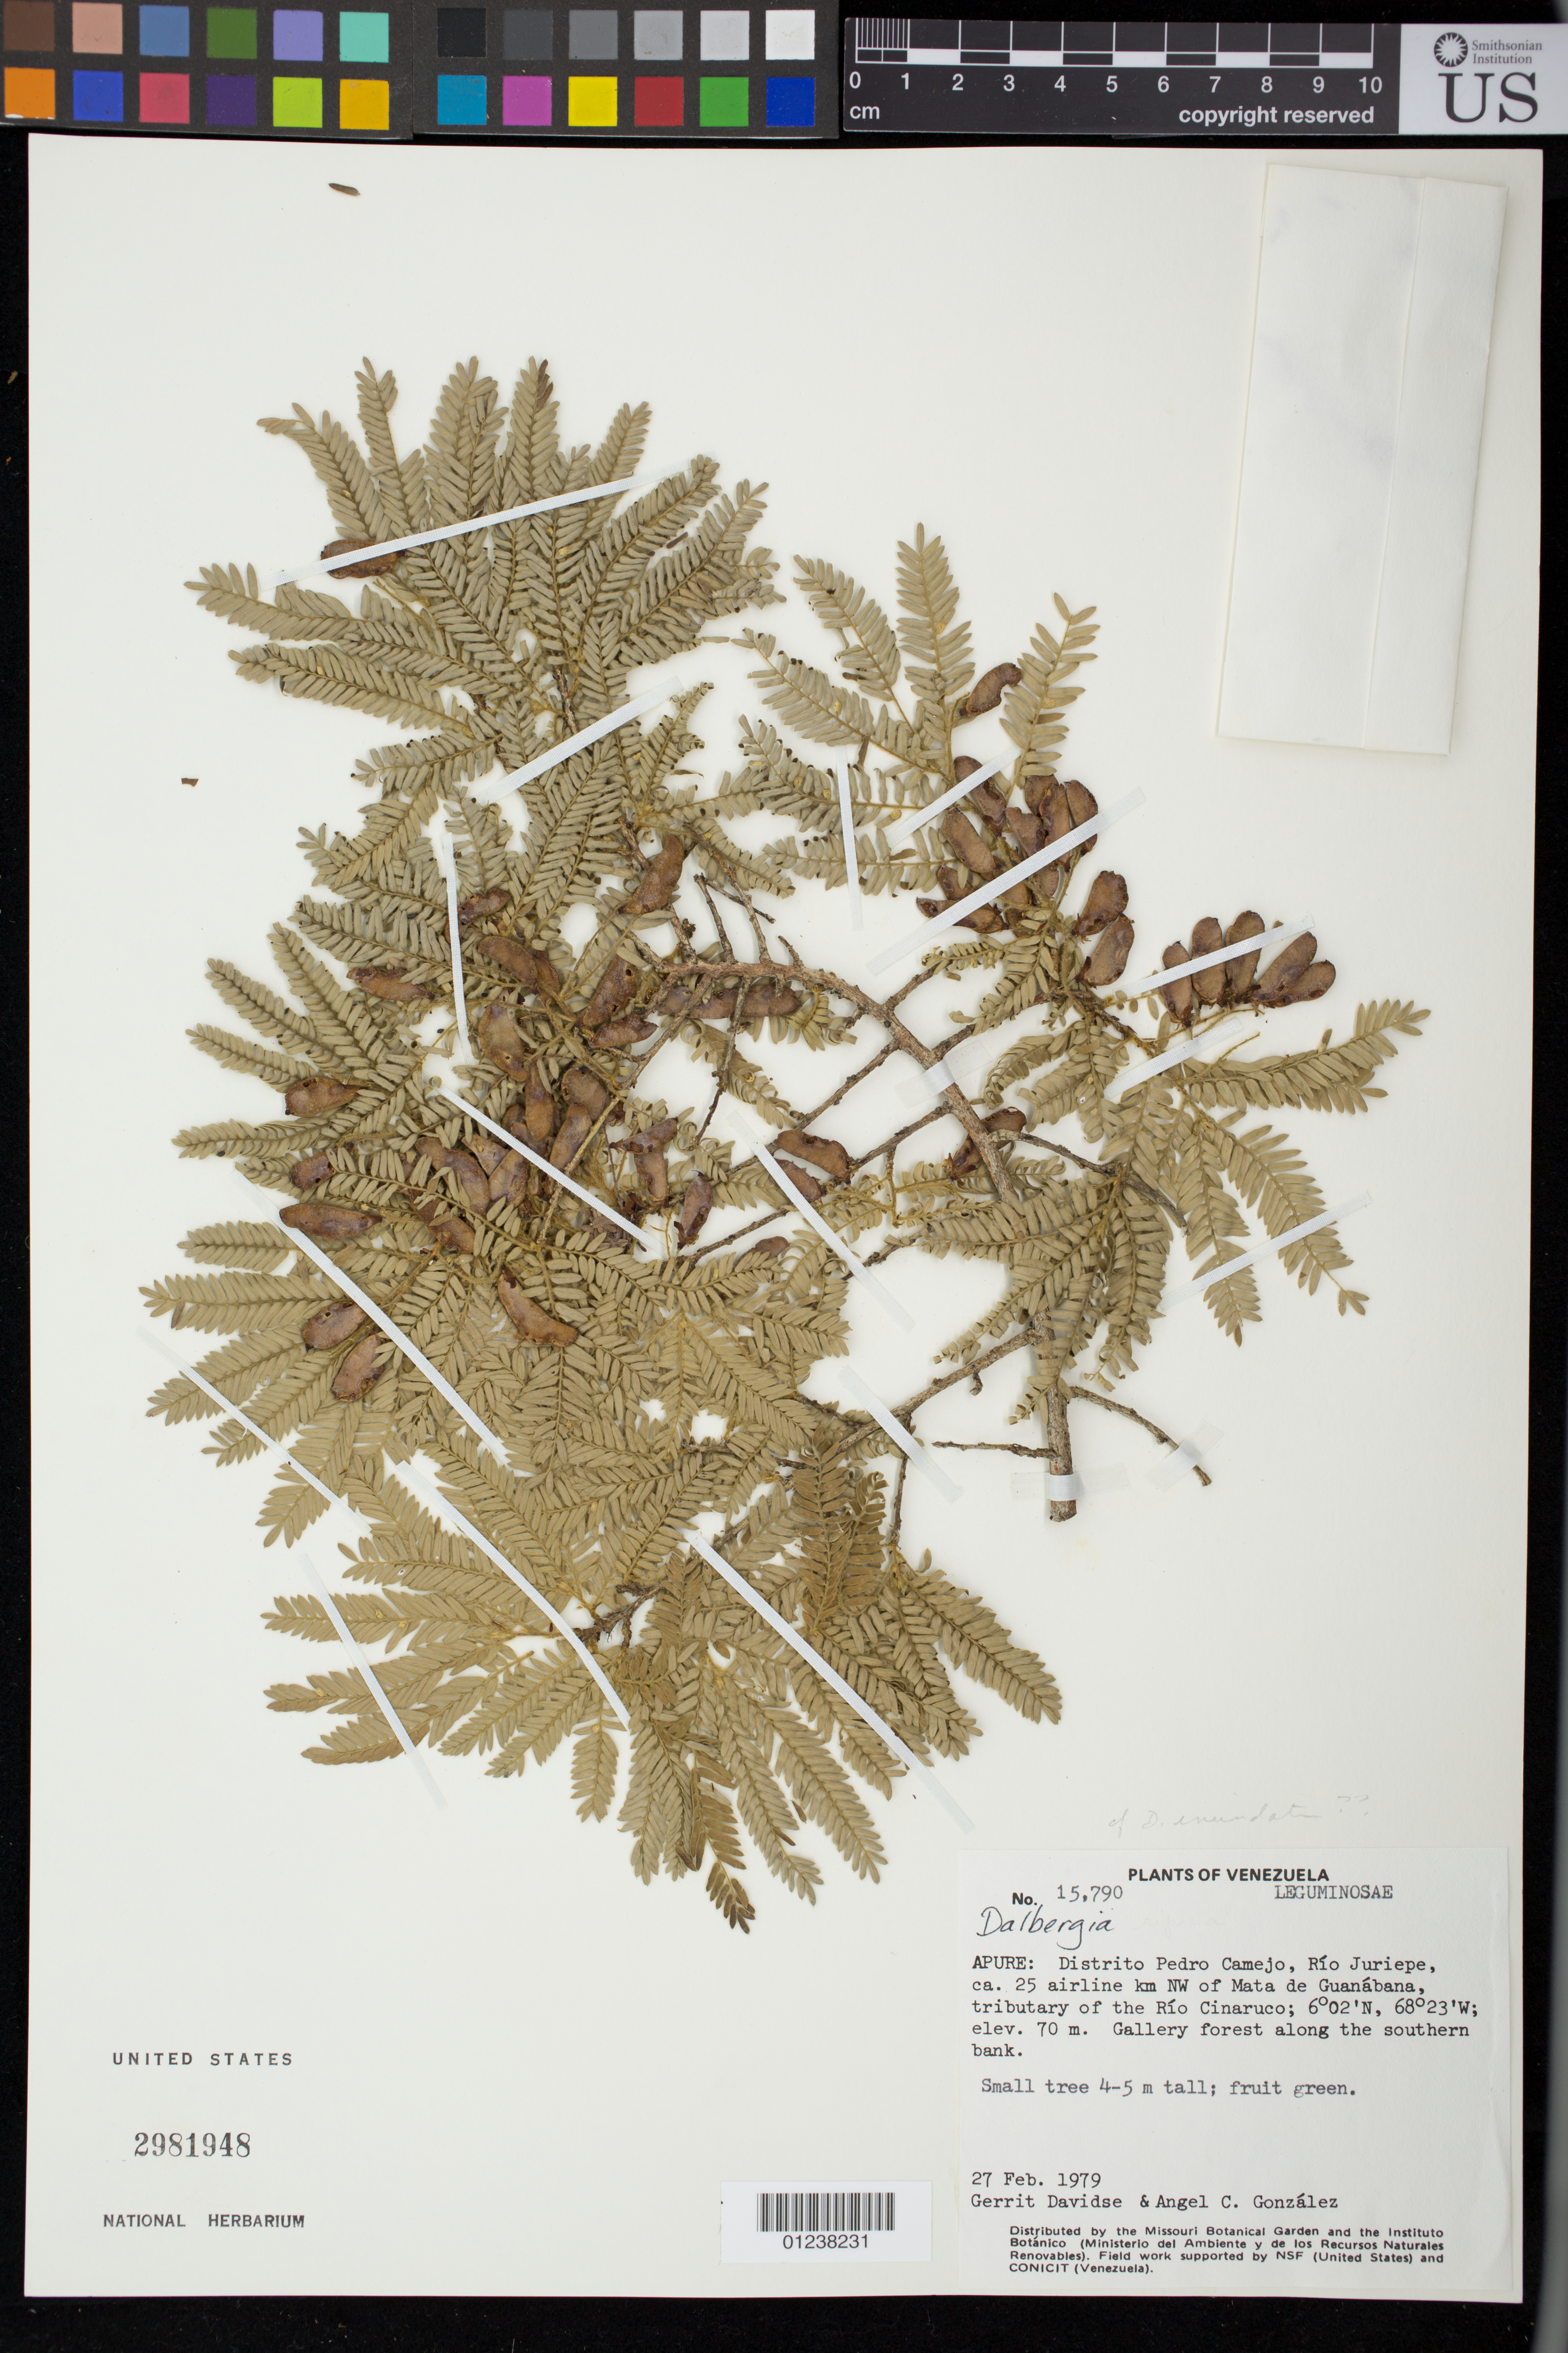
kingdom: Plantae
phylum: Tracheophyta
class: Magnoliopsida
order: Fabales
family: Fabaceae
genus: Dalbergia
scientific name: Dalbergia inundata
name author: Benth.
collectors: G. Davidse & A. Gonzáles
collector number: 15790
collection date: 1979-02-27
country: Venezuela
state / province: Apure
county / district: Pedro Camejo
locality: Distrito Pedro Camejo, Rio Juriepe, ca. 25 airline km NW of Mata de Guanábana, tributary of the Rio Cinaruco.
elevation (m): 70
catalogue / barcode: US 2981948